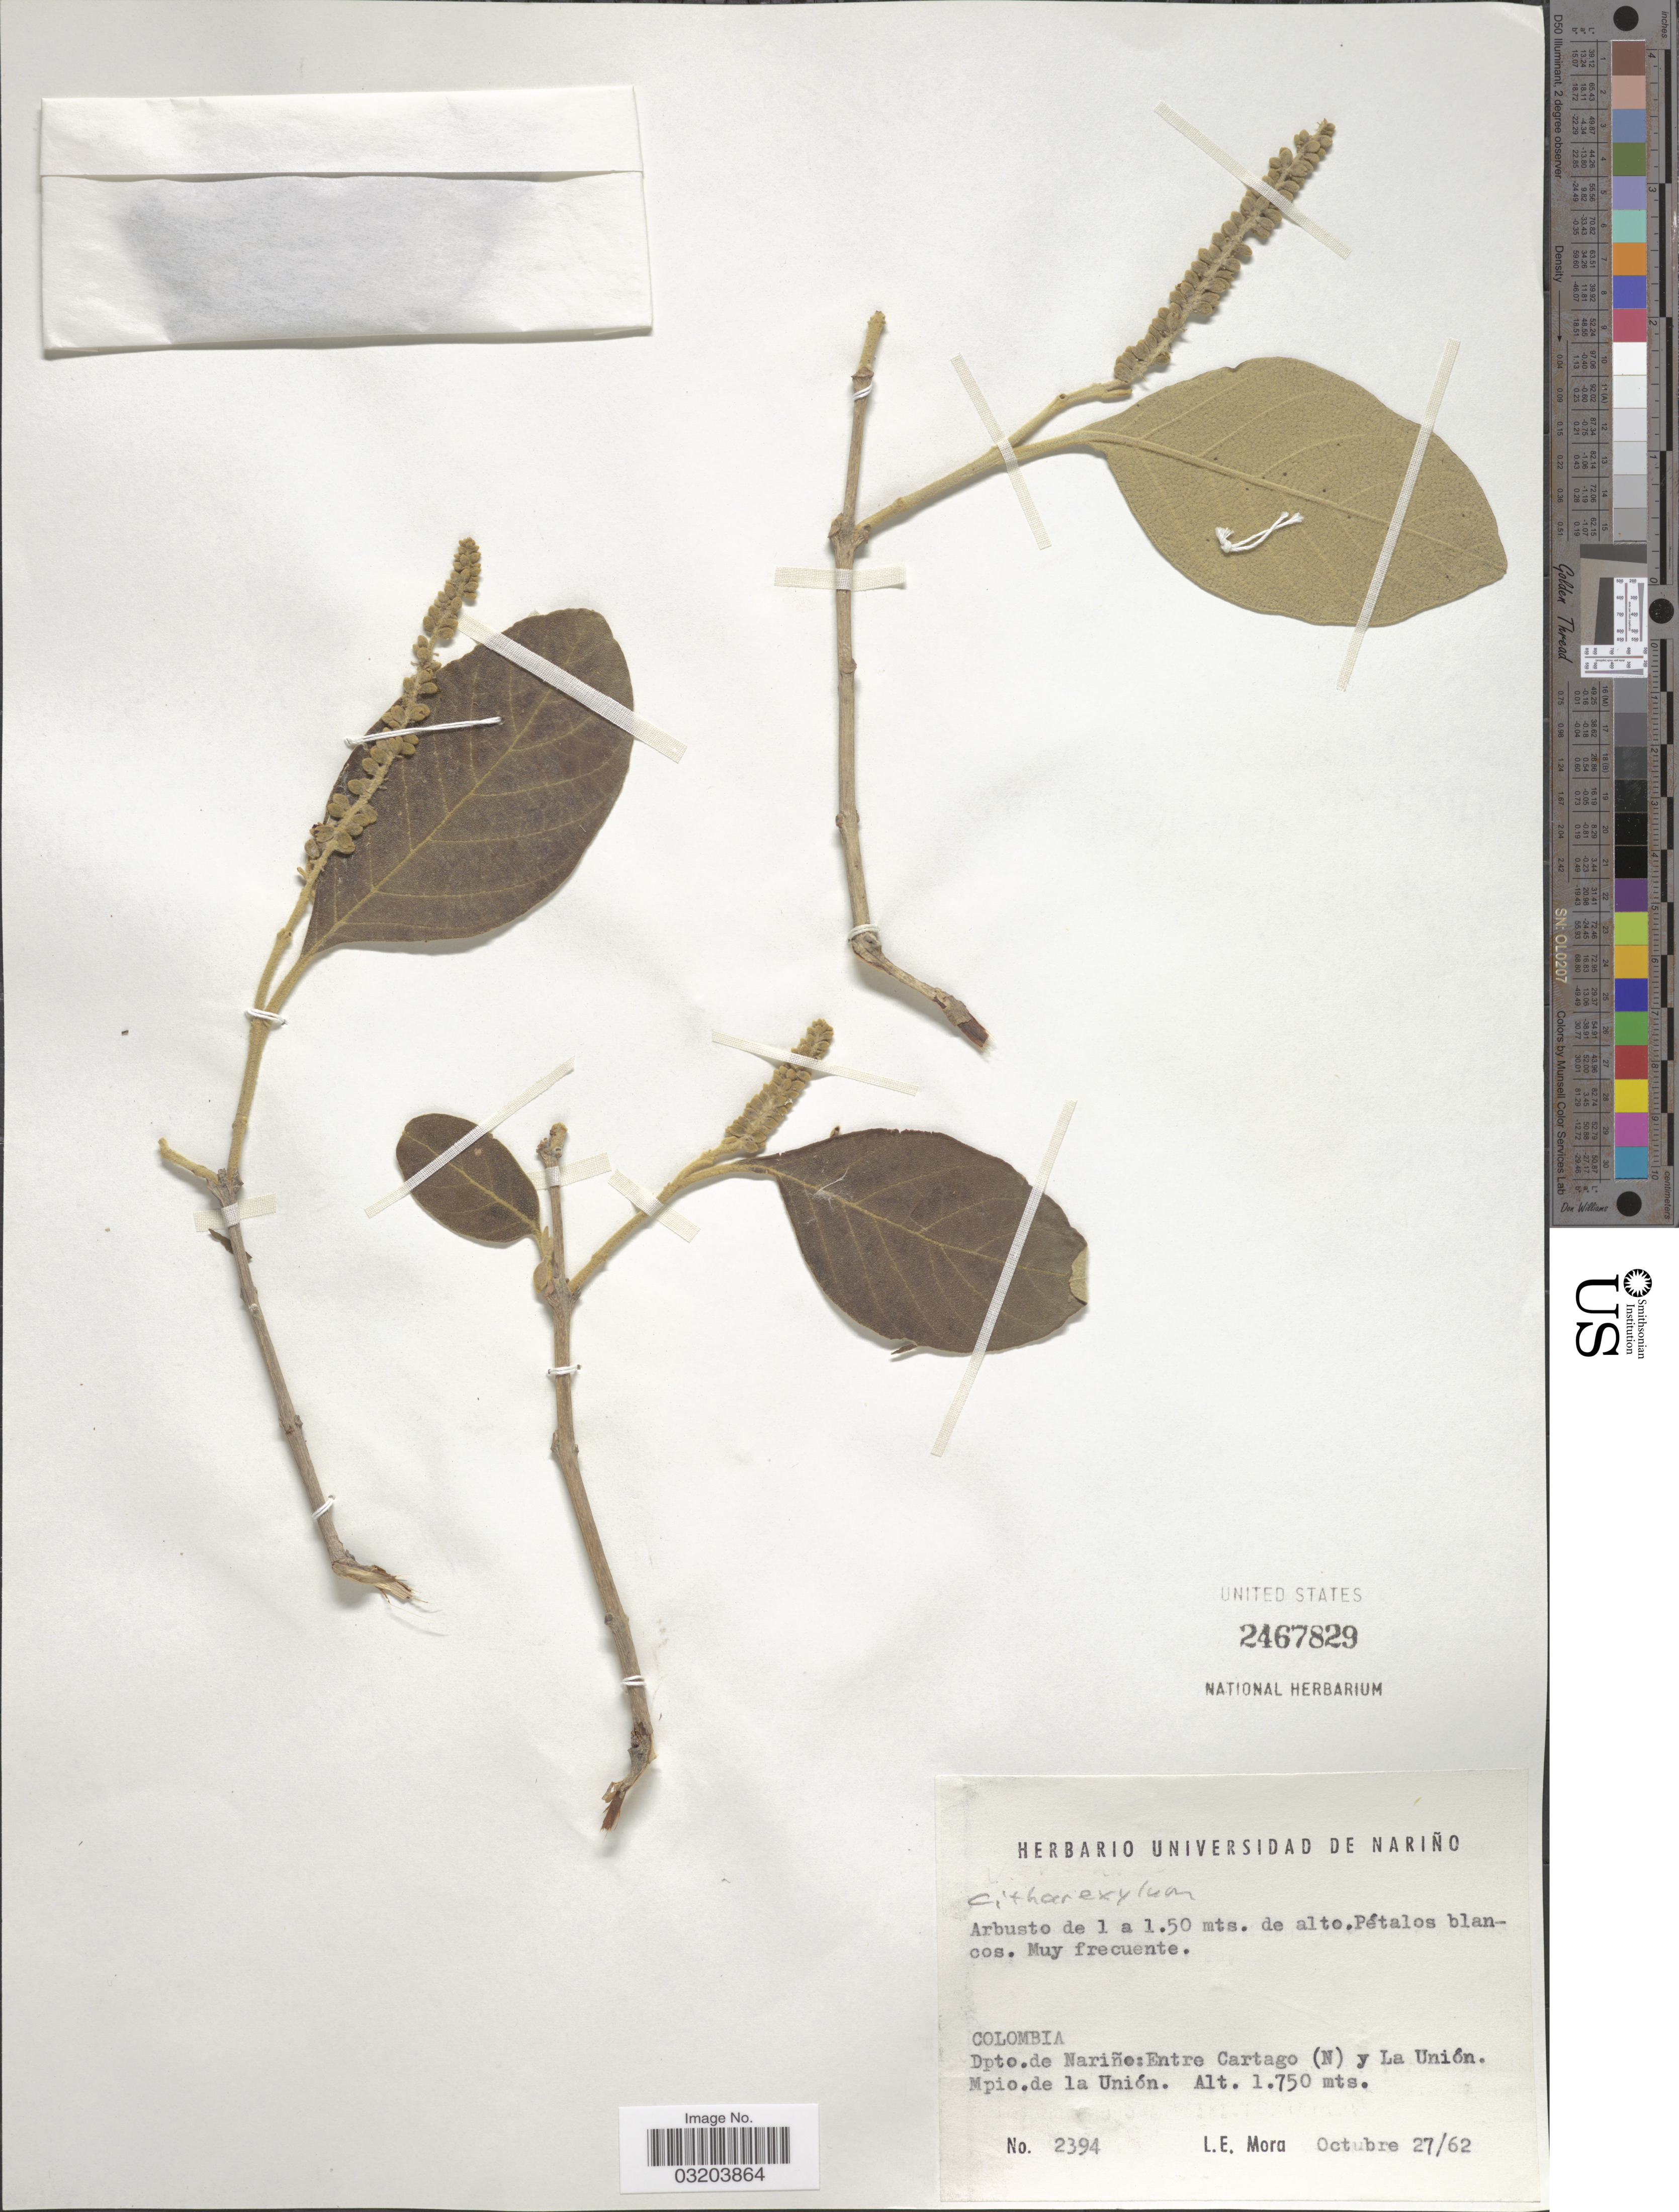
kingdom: Plantae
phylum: Tracheophyta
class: Magnoliopsida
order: Lamiales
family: Verbenaceae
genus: Citharexylum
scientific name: Citharexylum sp.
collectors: L. Mora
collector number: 2394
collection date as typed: Transcribed d/m/y: 27/10/62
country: Colombia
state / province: Nariño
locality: Dpto. de Nariño: Entre Cartago (N) y La Unión. Mpio. de la Unión.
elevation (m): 1750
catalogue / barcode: US 2467829